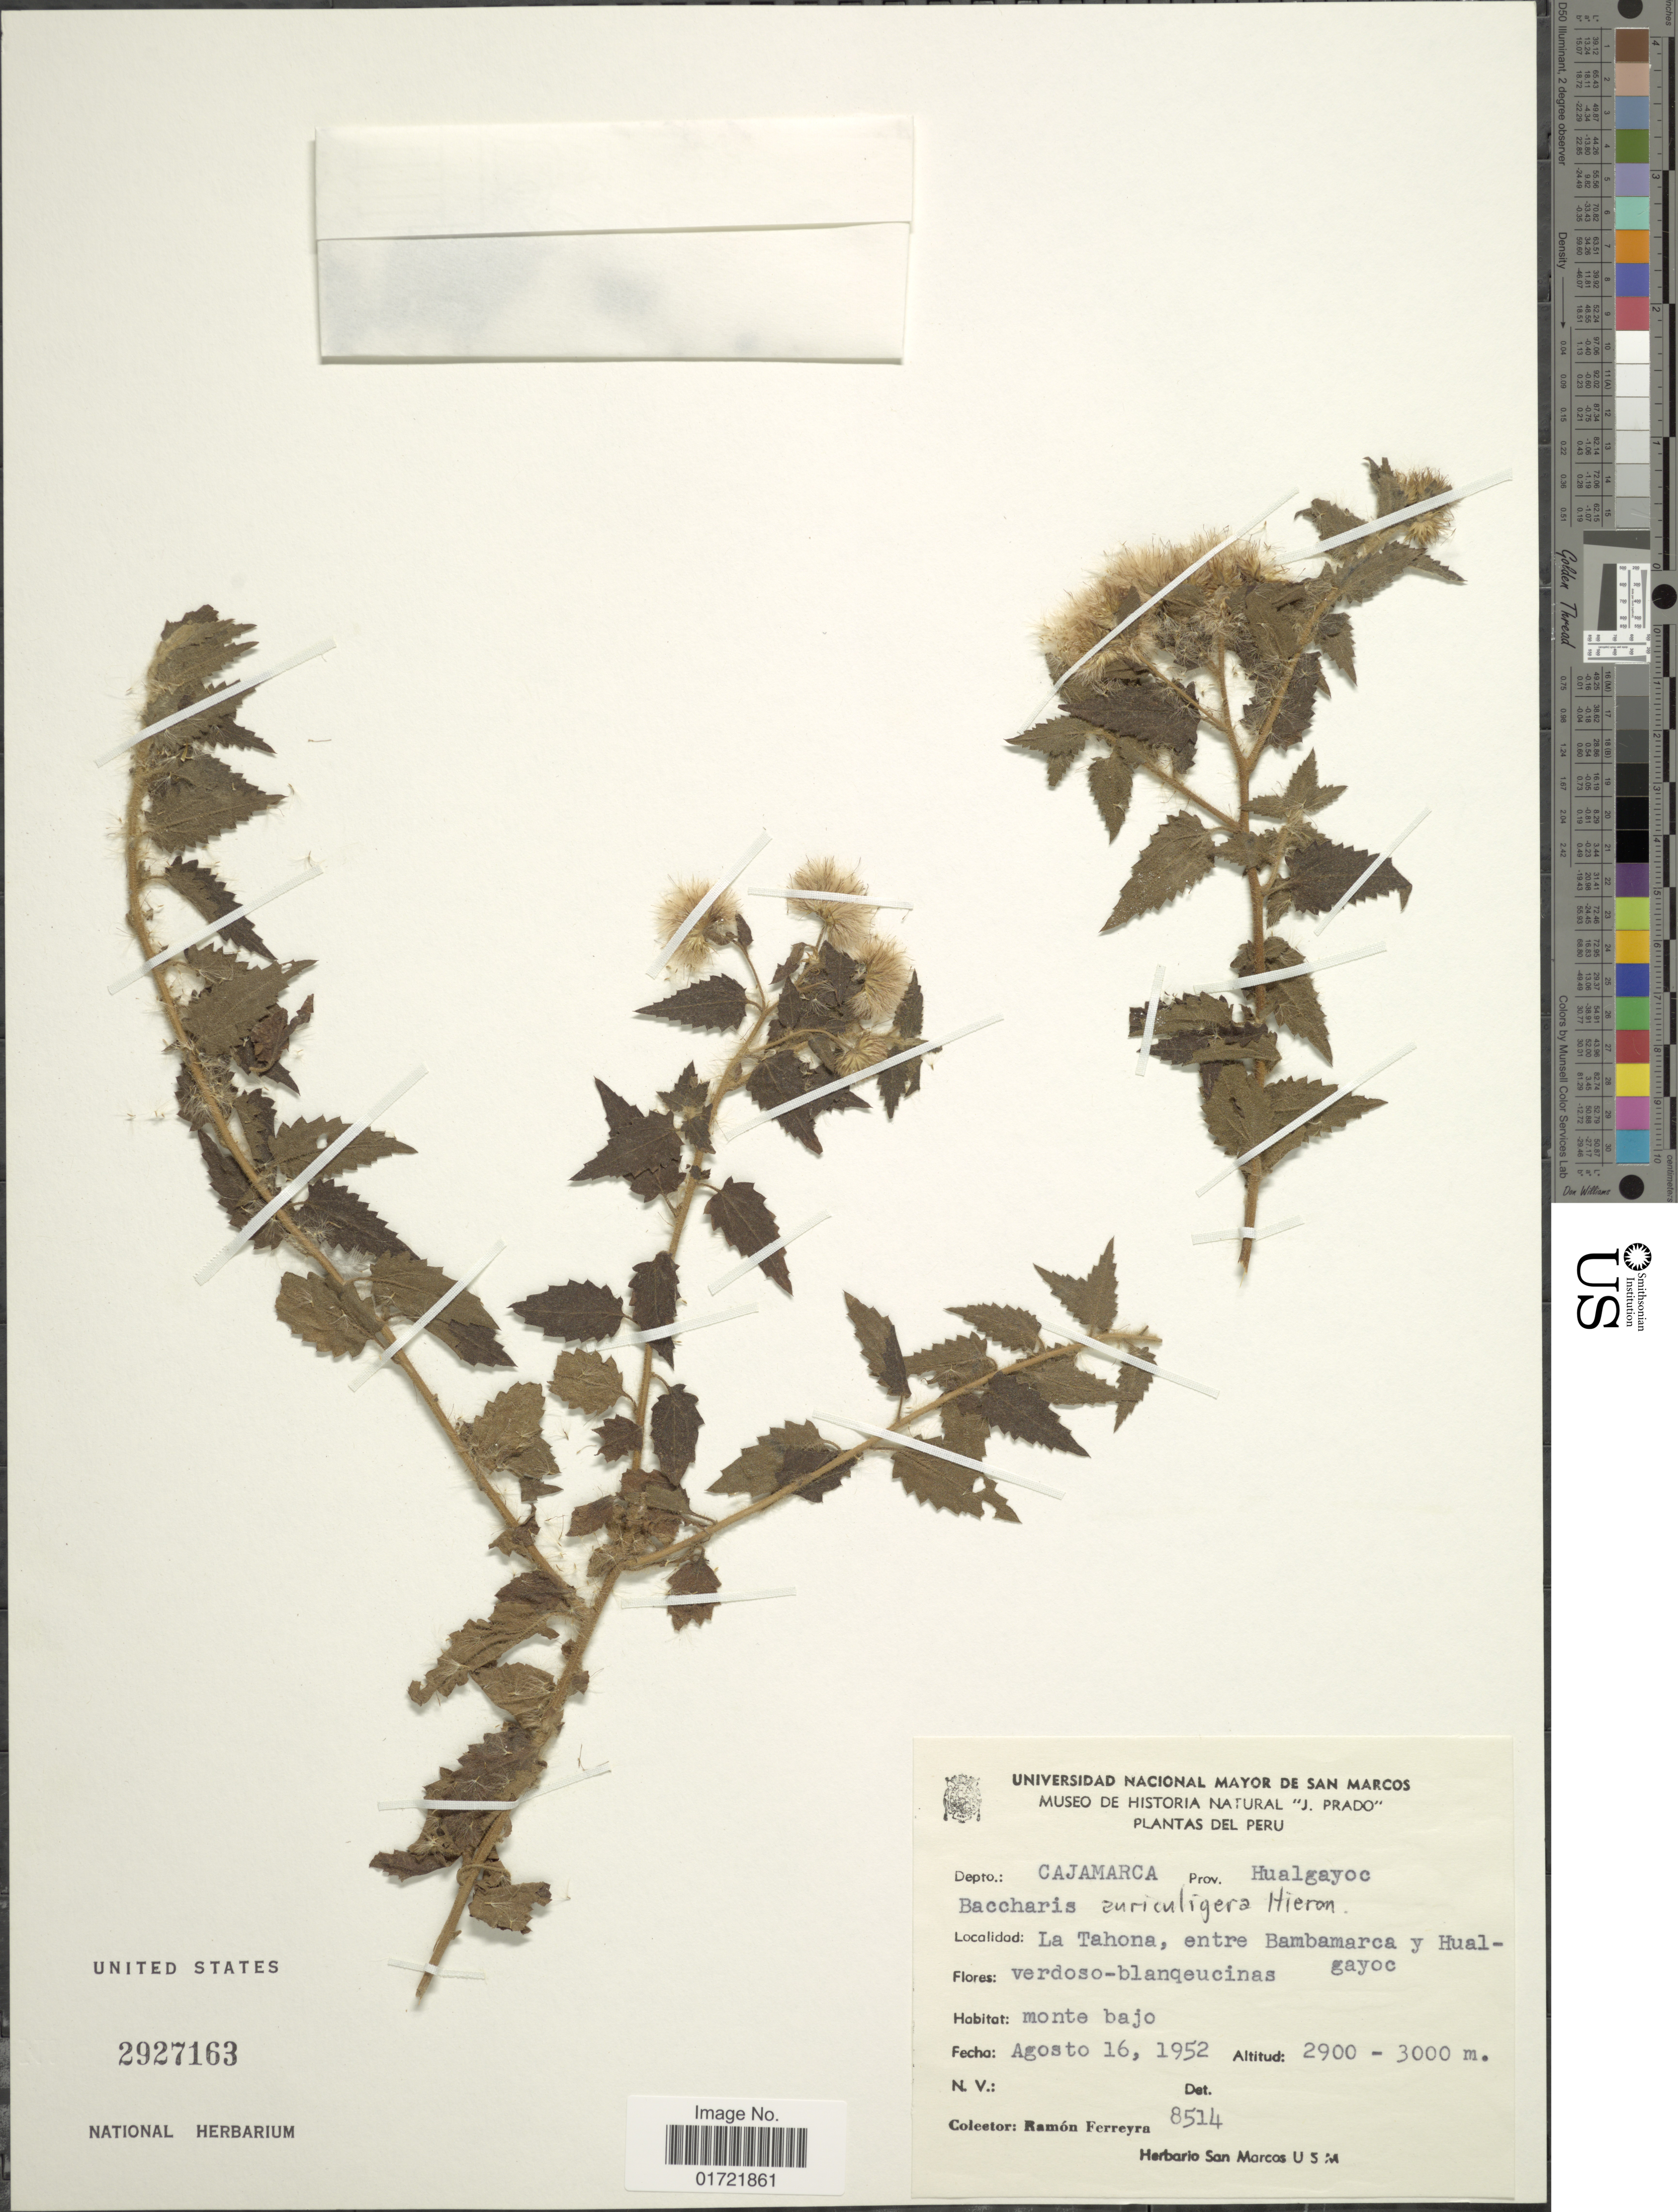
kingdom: Plantae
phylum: Tracheophyta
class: Magnoliopsida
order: Asterales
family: Asteraceae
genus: Baccharis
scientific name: Baccharis auriculigera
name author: Hieron.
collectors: R. A. Ferreyra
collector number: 8514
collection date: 1952-08-16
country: Peru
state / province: Cajamarca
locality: Prov. Hualgayoc. la Tahona, entre bambamarca y Hualgayoc.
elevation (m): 2900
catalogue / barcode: US 2927163